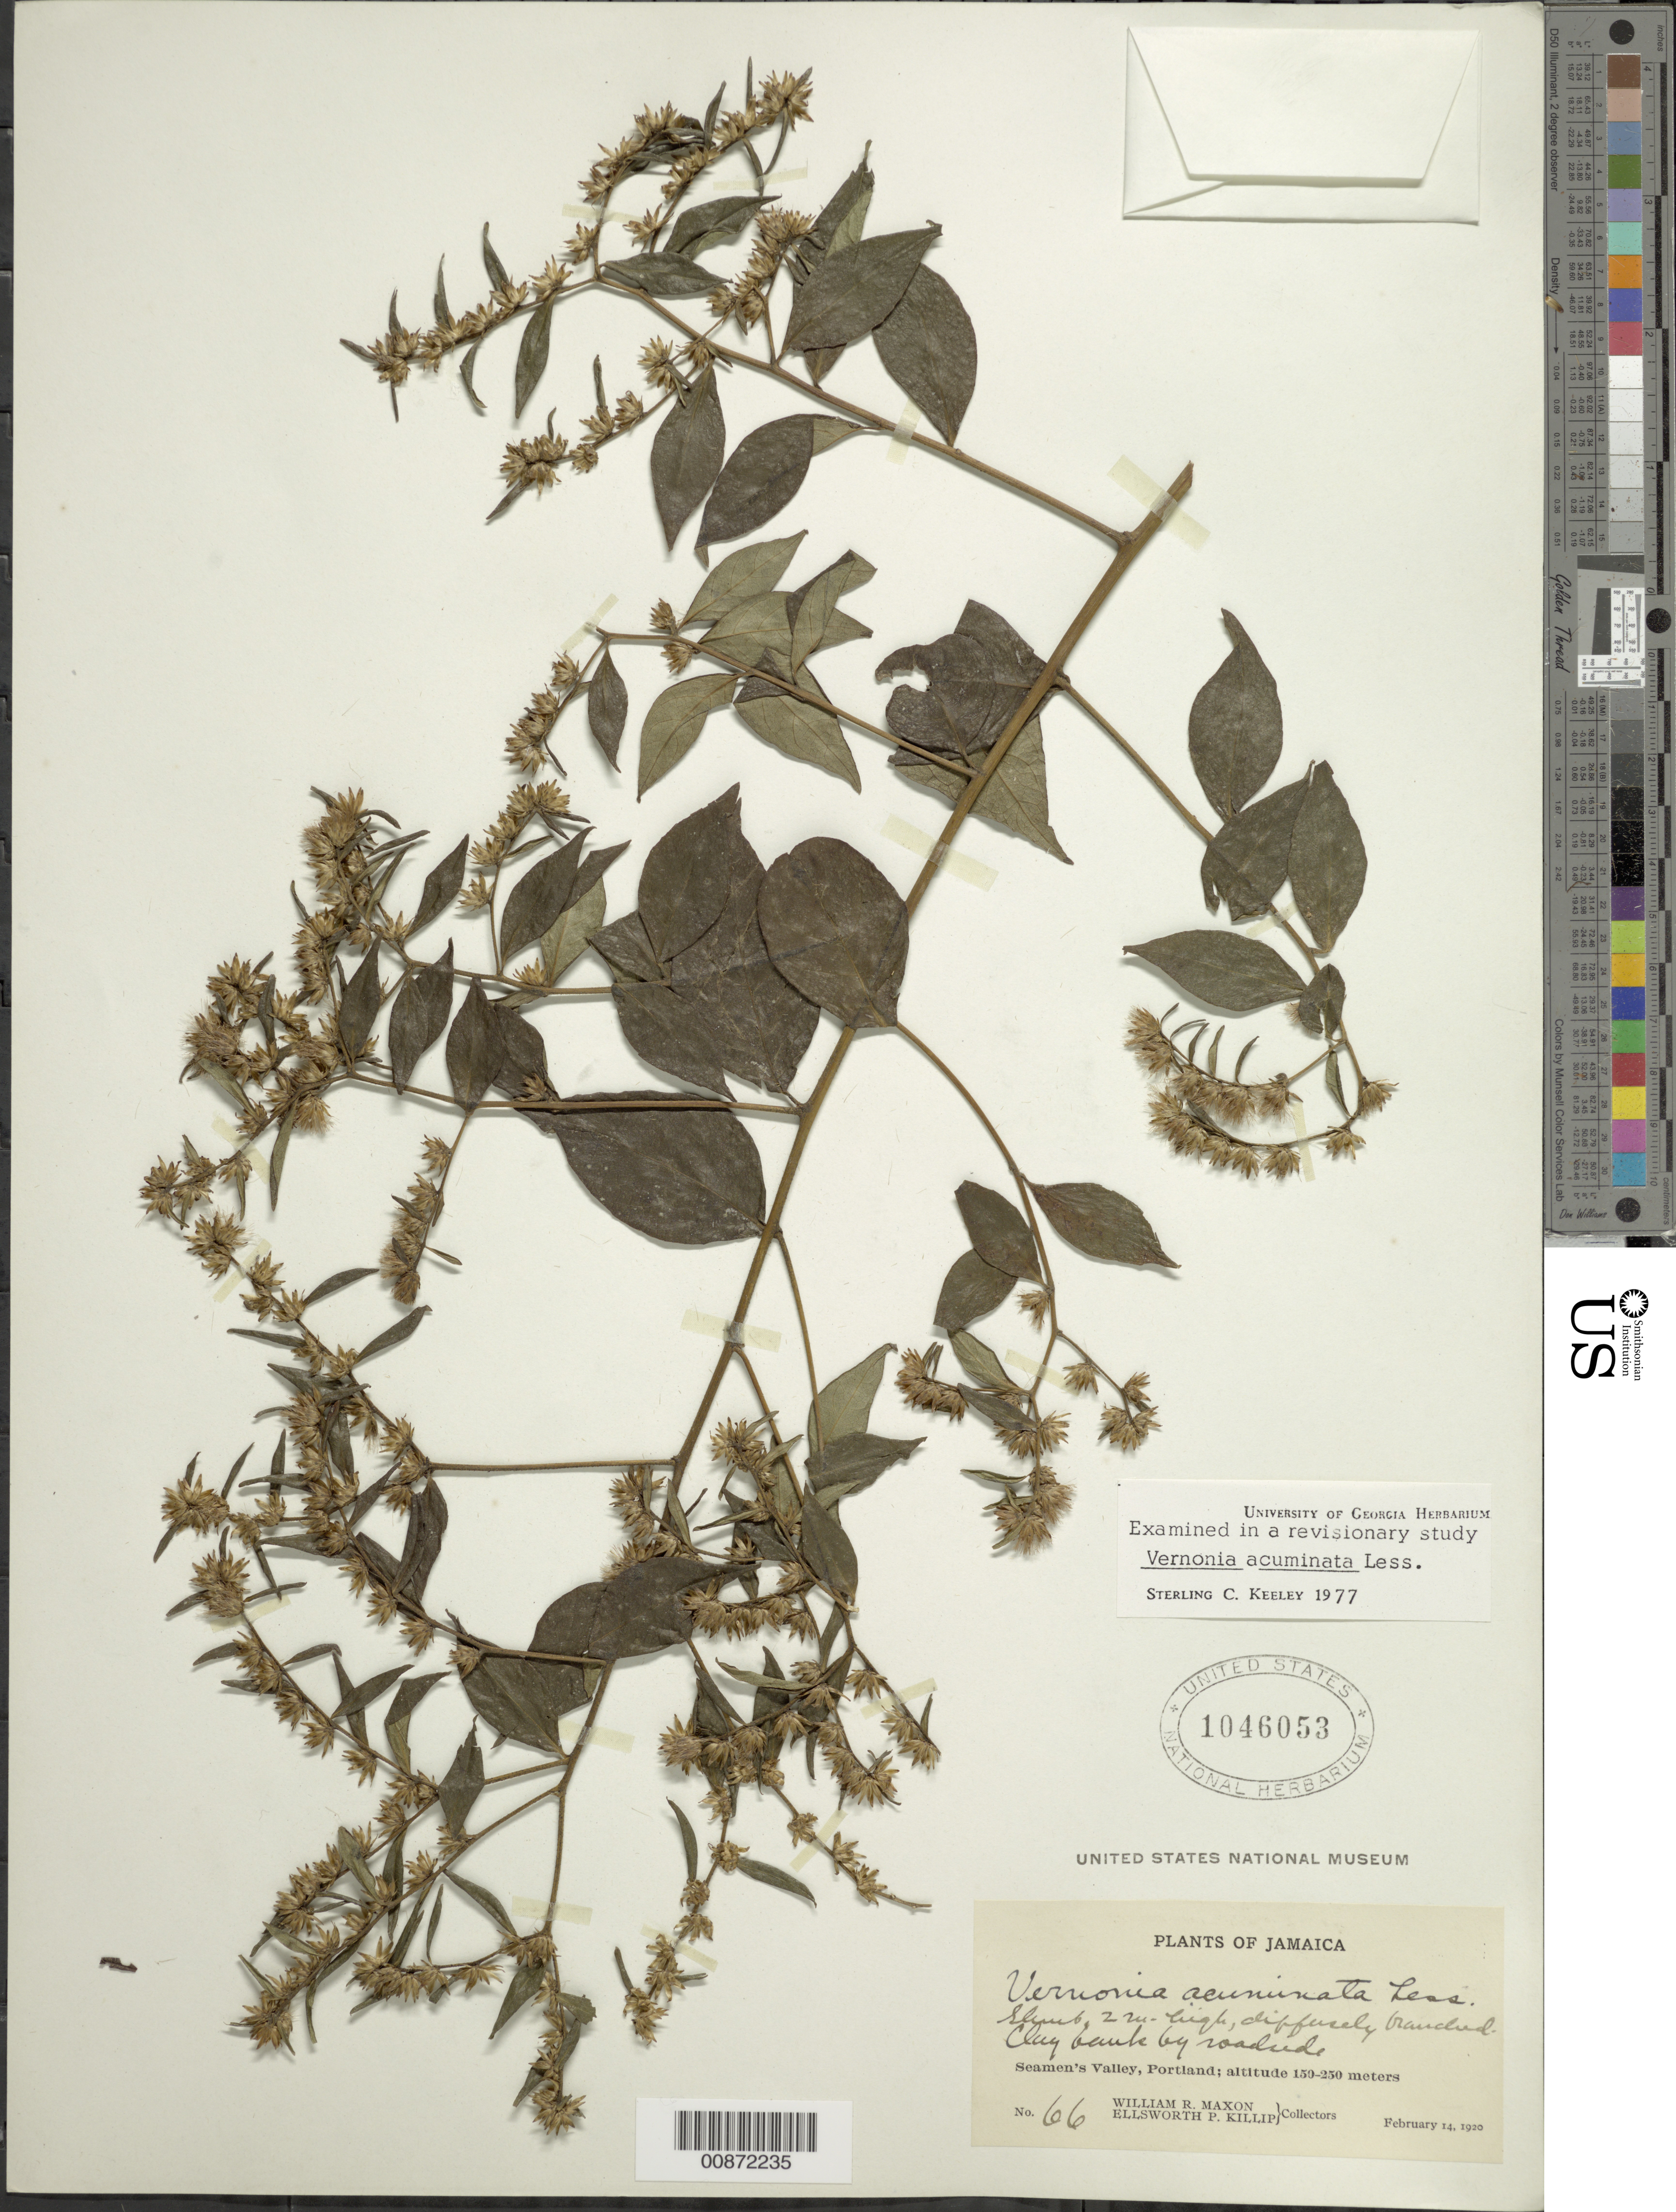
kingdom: Plantae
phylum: Tracheophyta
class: Magnoliopsida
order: Asterales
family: Asteraceae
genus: Lepidaploa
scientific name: Lepidaploa acuminata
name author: (Less.) H. Rob.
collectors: W. R. Maxon & E. P. Killip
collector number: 558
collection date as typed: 14 Feb 1920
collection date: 1920-02-14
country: Jamaica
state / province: Portland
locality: Seamen's Valley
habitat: Clay bank by roadside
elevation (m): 150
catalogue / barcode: US 1046053